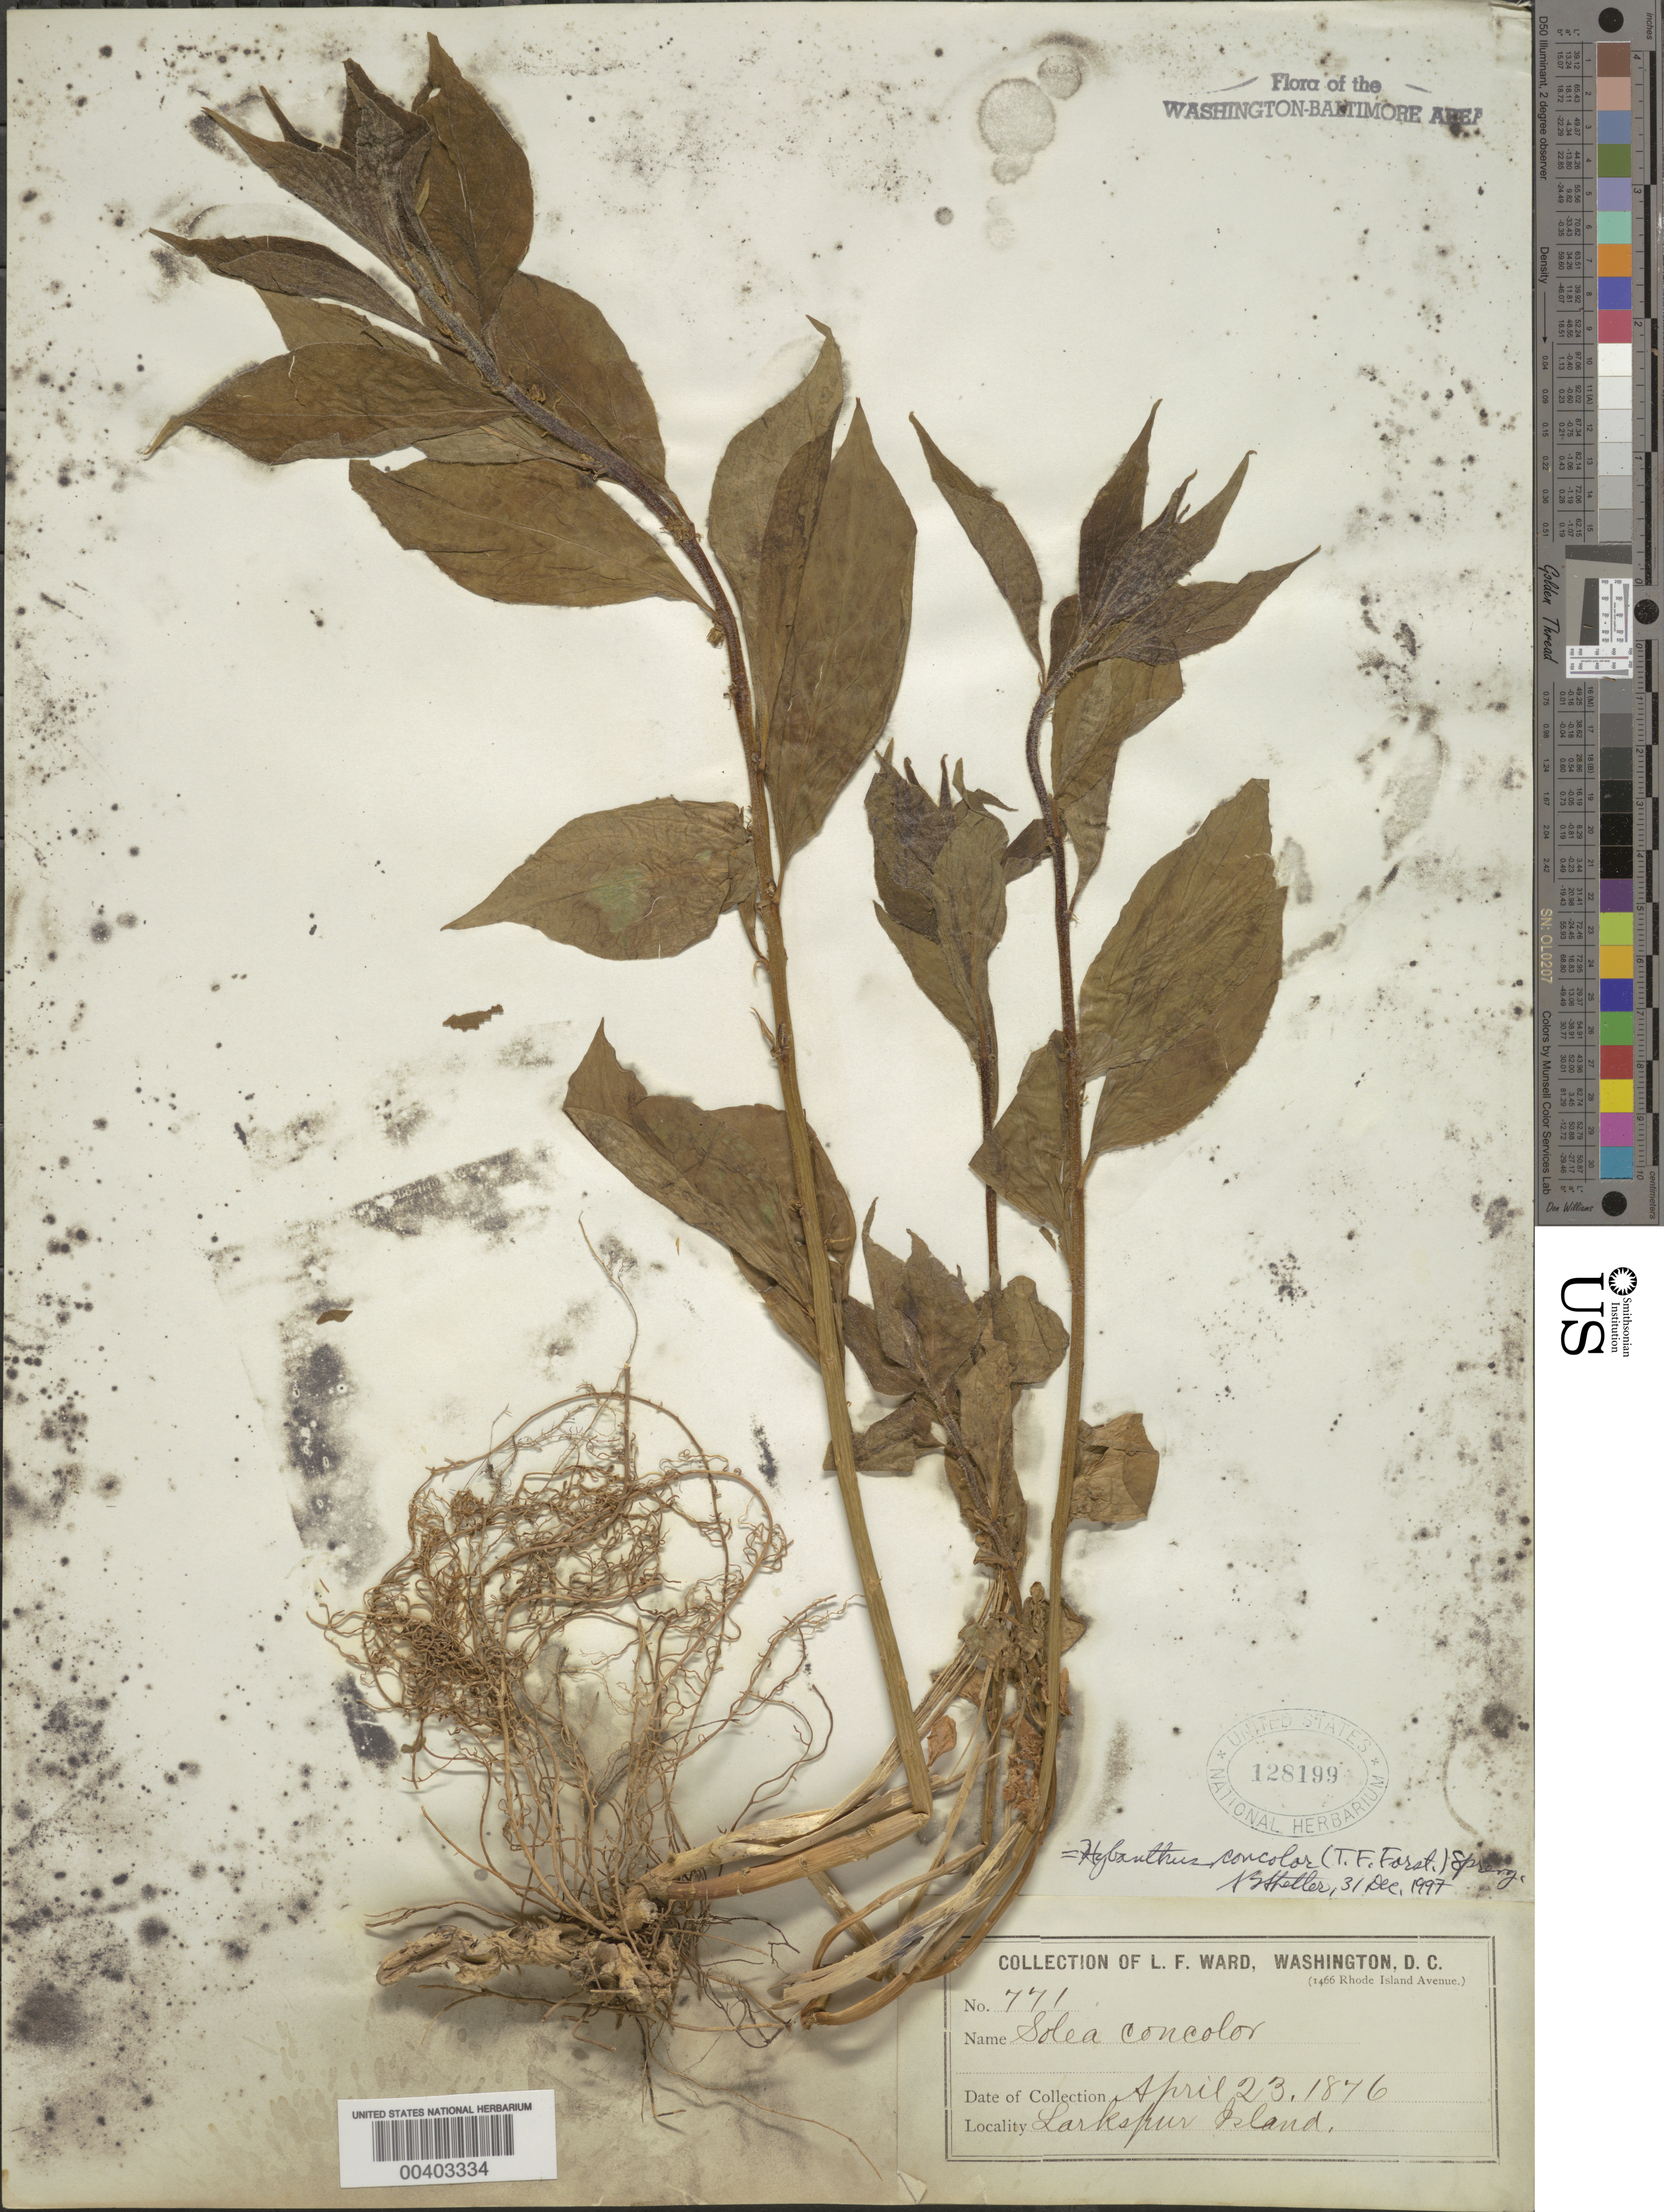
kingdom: Plantae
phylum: Tracheophyta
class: Magnoliopsida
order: Malpighiales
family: Violaceae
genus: Cubelium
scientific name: Cubelium concolor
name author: (T.F. Forst.) Raf. ex Britton & A. Br.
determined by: Strong, Mark T., (BOT), Smithsonian Institution - National Museum of Natural History (UNITED STATES)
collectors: L. F. Ward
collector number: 771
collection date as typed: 23 Apr 1876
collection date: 1876-04-23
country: United States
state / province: Maryland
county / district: Montgomery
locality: Larkspur Island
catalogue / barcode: US 128199